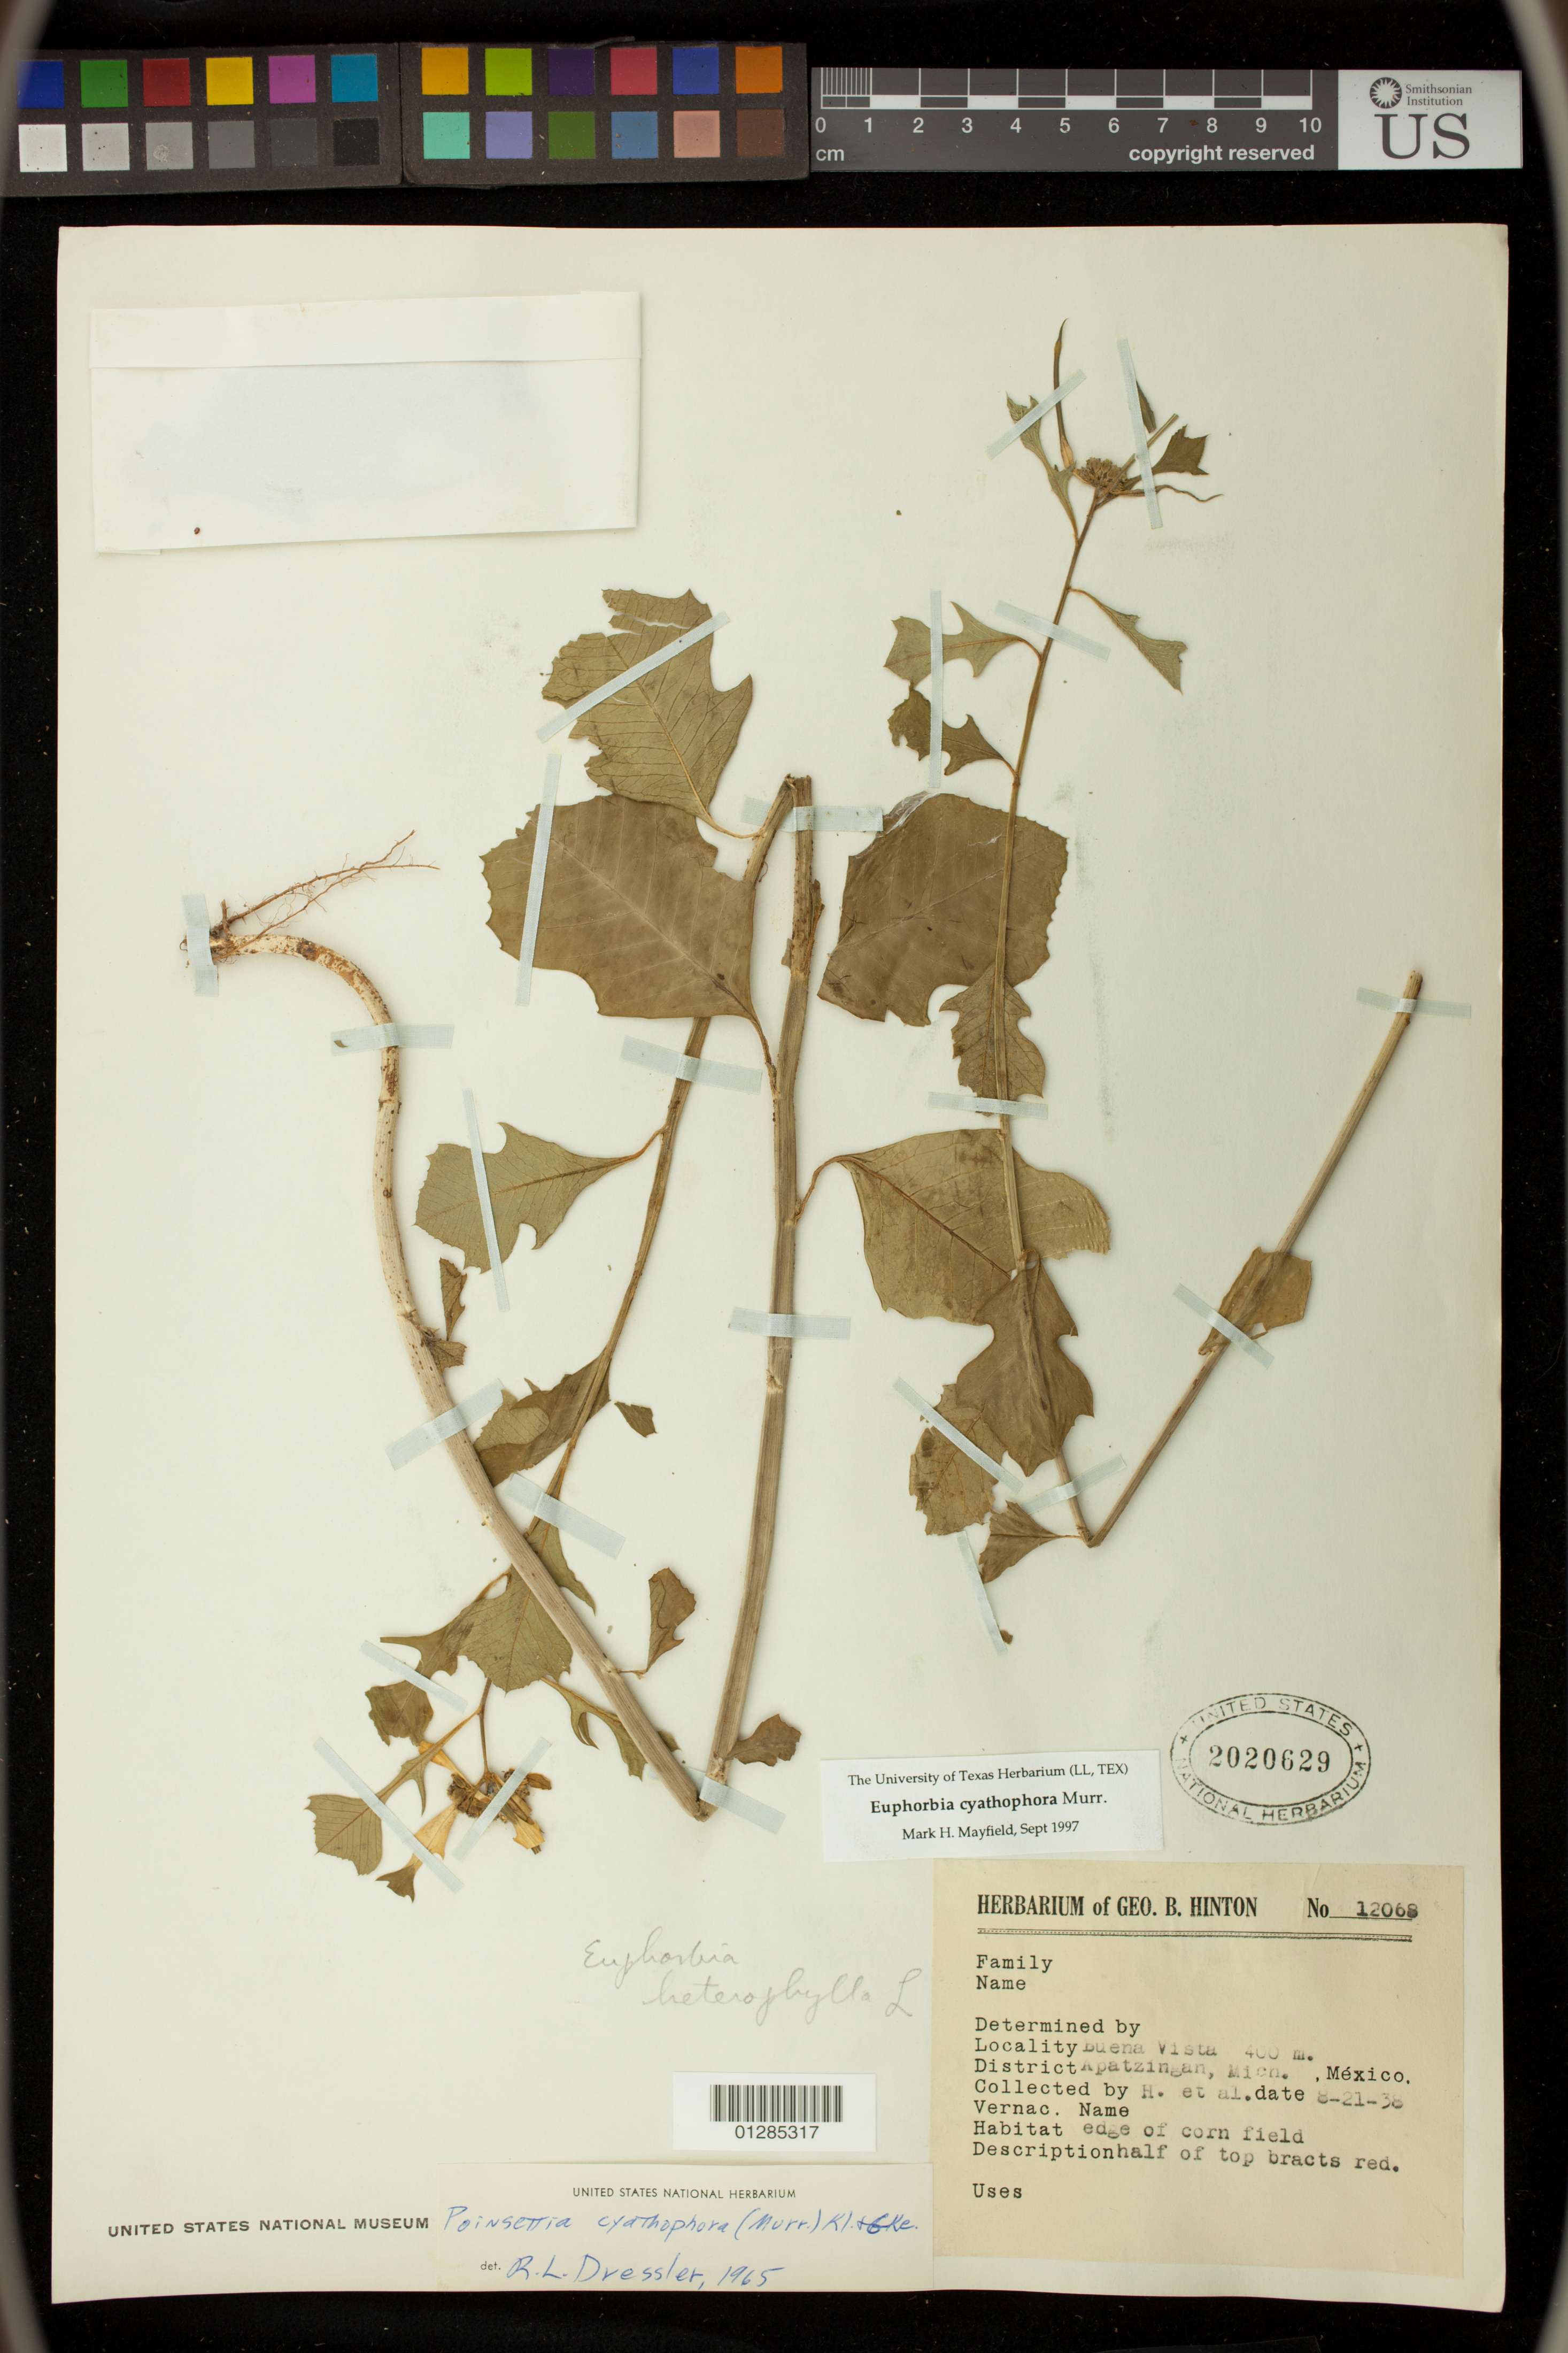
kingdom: Plantae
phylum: Tracheophyta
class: Magnoliopsida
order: Malpighiales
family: Euphorbiaceae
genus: Euphorbia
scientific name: Euphorbia heterophylla var. cyathophora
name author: (Murr.) Griseb.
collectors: G. B. Hinton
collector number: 12068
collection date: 1938-08-21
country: Mexico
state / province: Michoacan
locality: Buena Vista, District Apatzingan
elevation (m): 400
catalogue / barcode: US 2020629